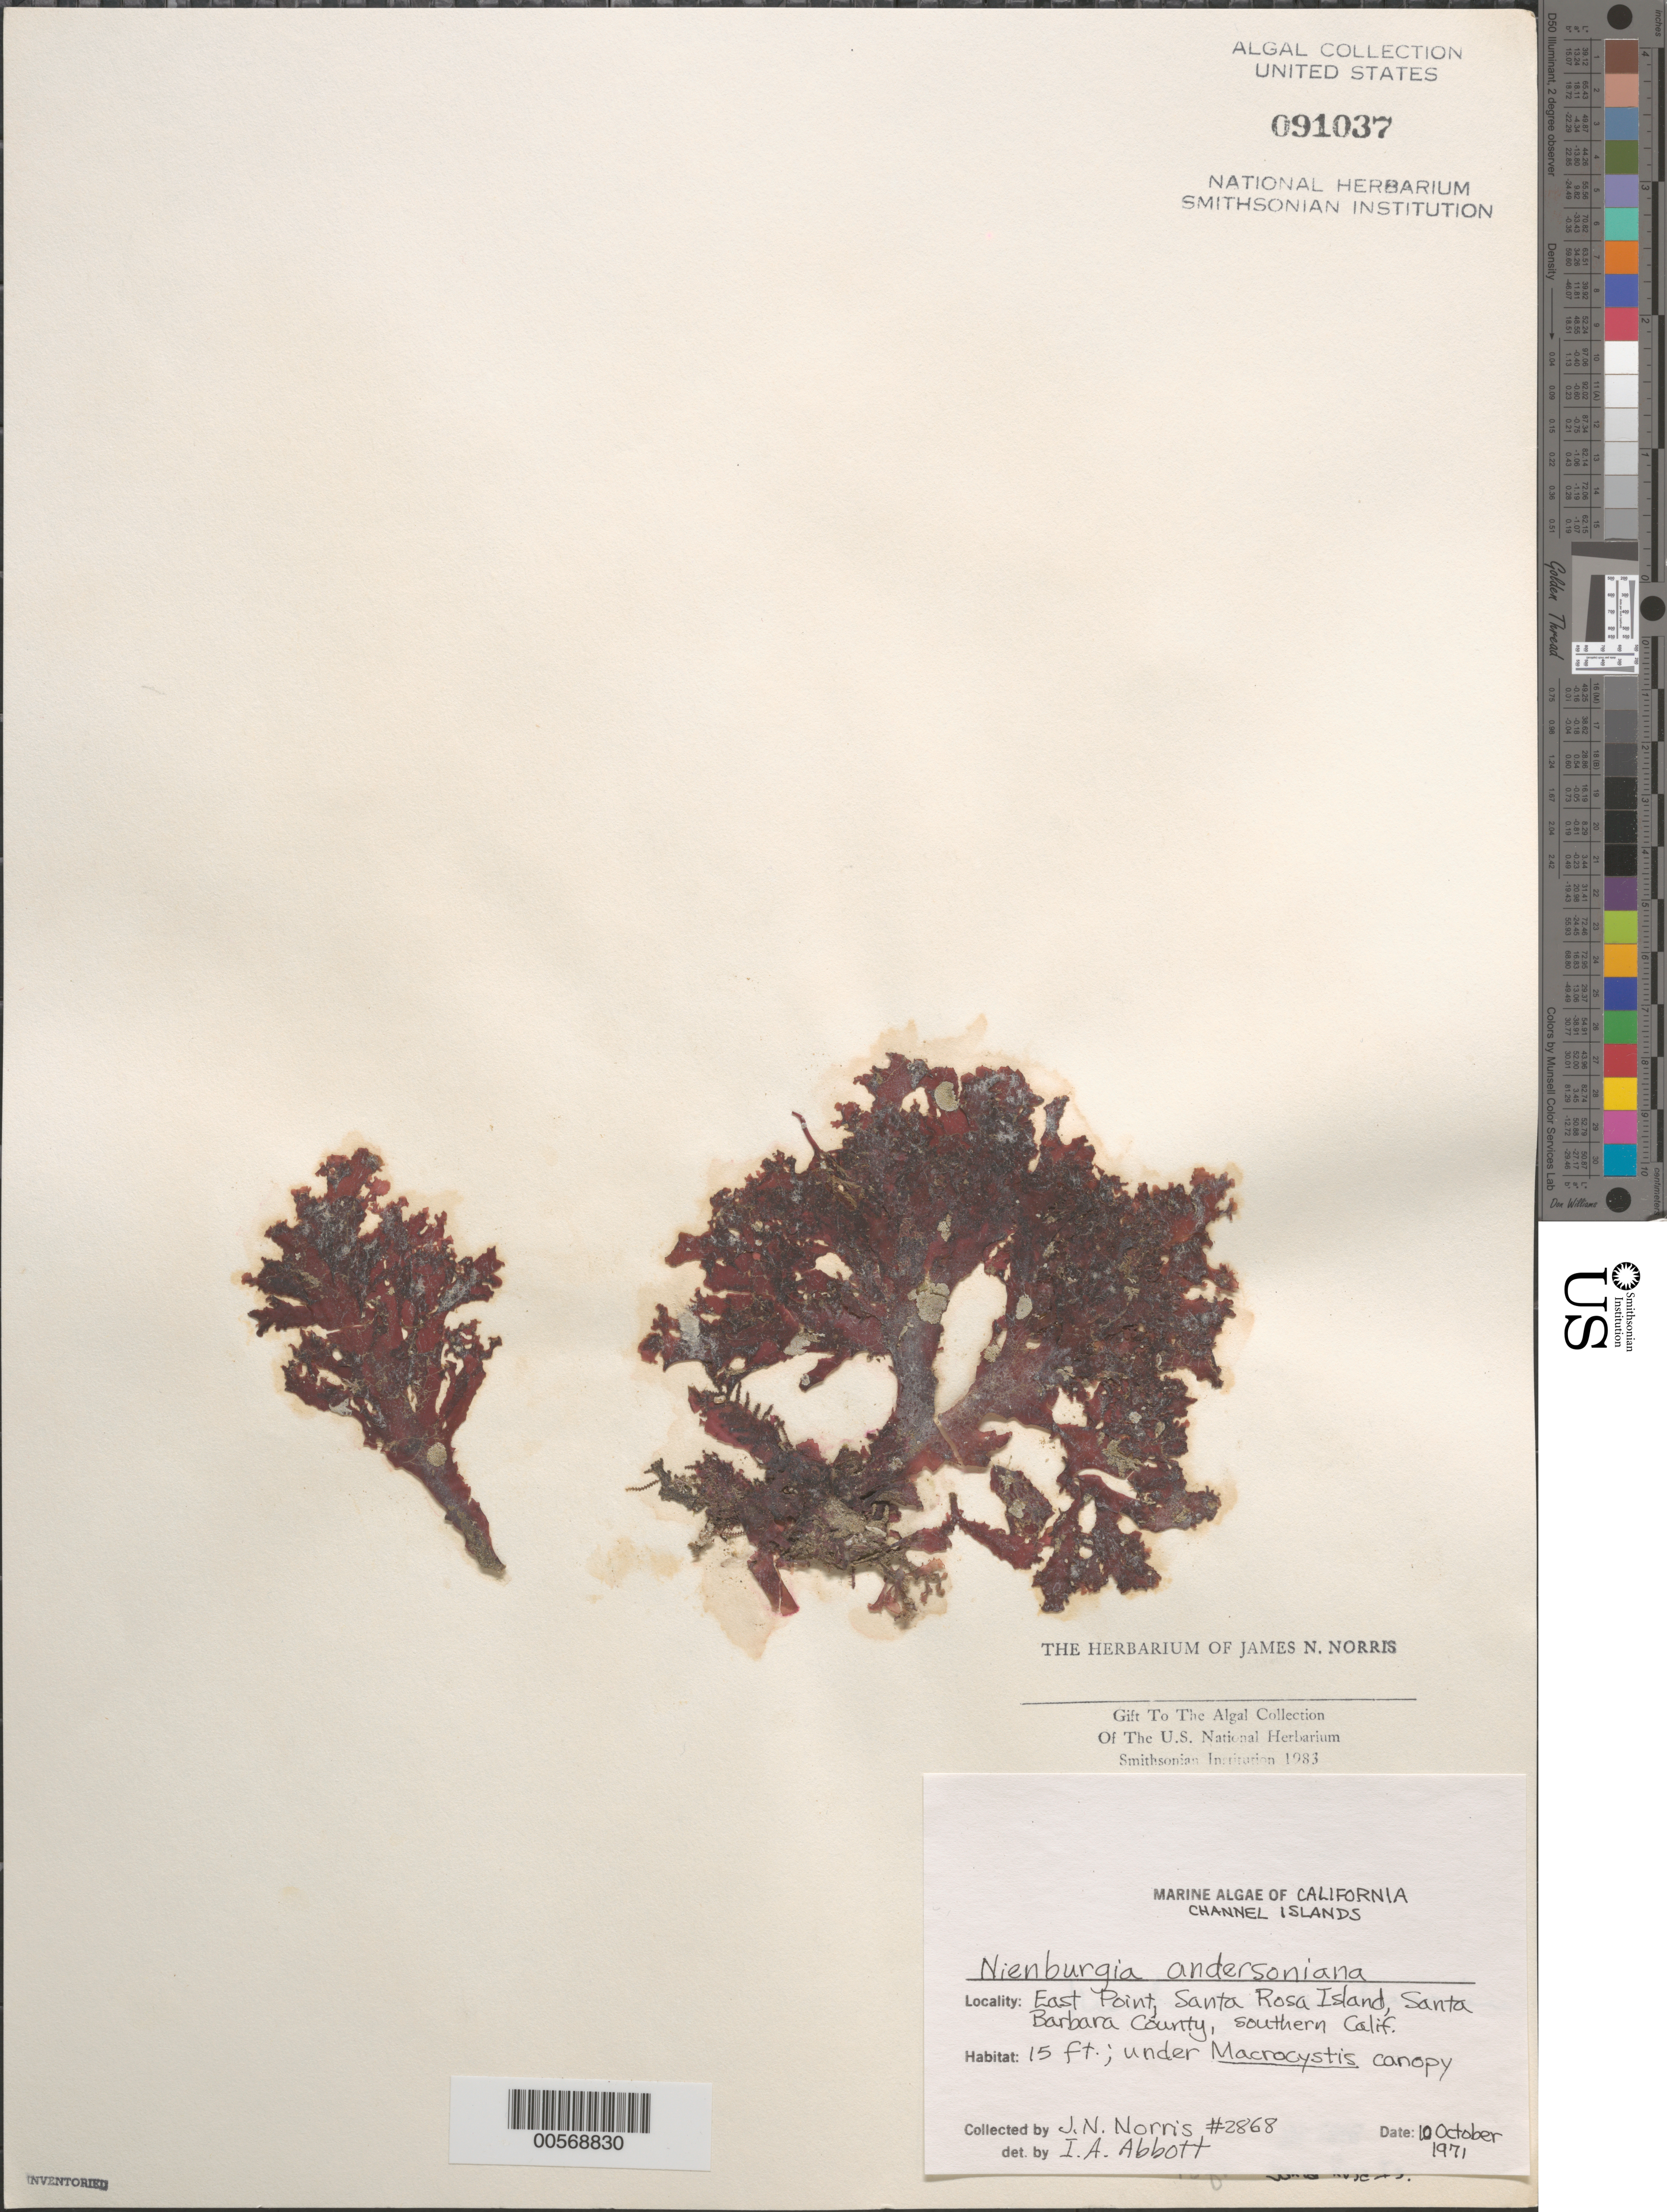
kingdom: Plantae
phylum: Rhodophyta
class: Florideophyceae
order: Ceramiales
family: Delesseriaceae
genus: Nienburgia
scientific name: Nienburgia andersoniana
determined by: Abbott, Isabella A.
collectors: J. N. Norris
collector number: JN-2868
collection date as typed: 10 Oct 1971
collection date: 1971-10-10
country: United States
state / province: California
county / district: Santa Barbara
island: Santa Rosa Island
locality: East Point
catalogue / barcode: US 91037